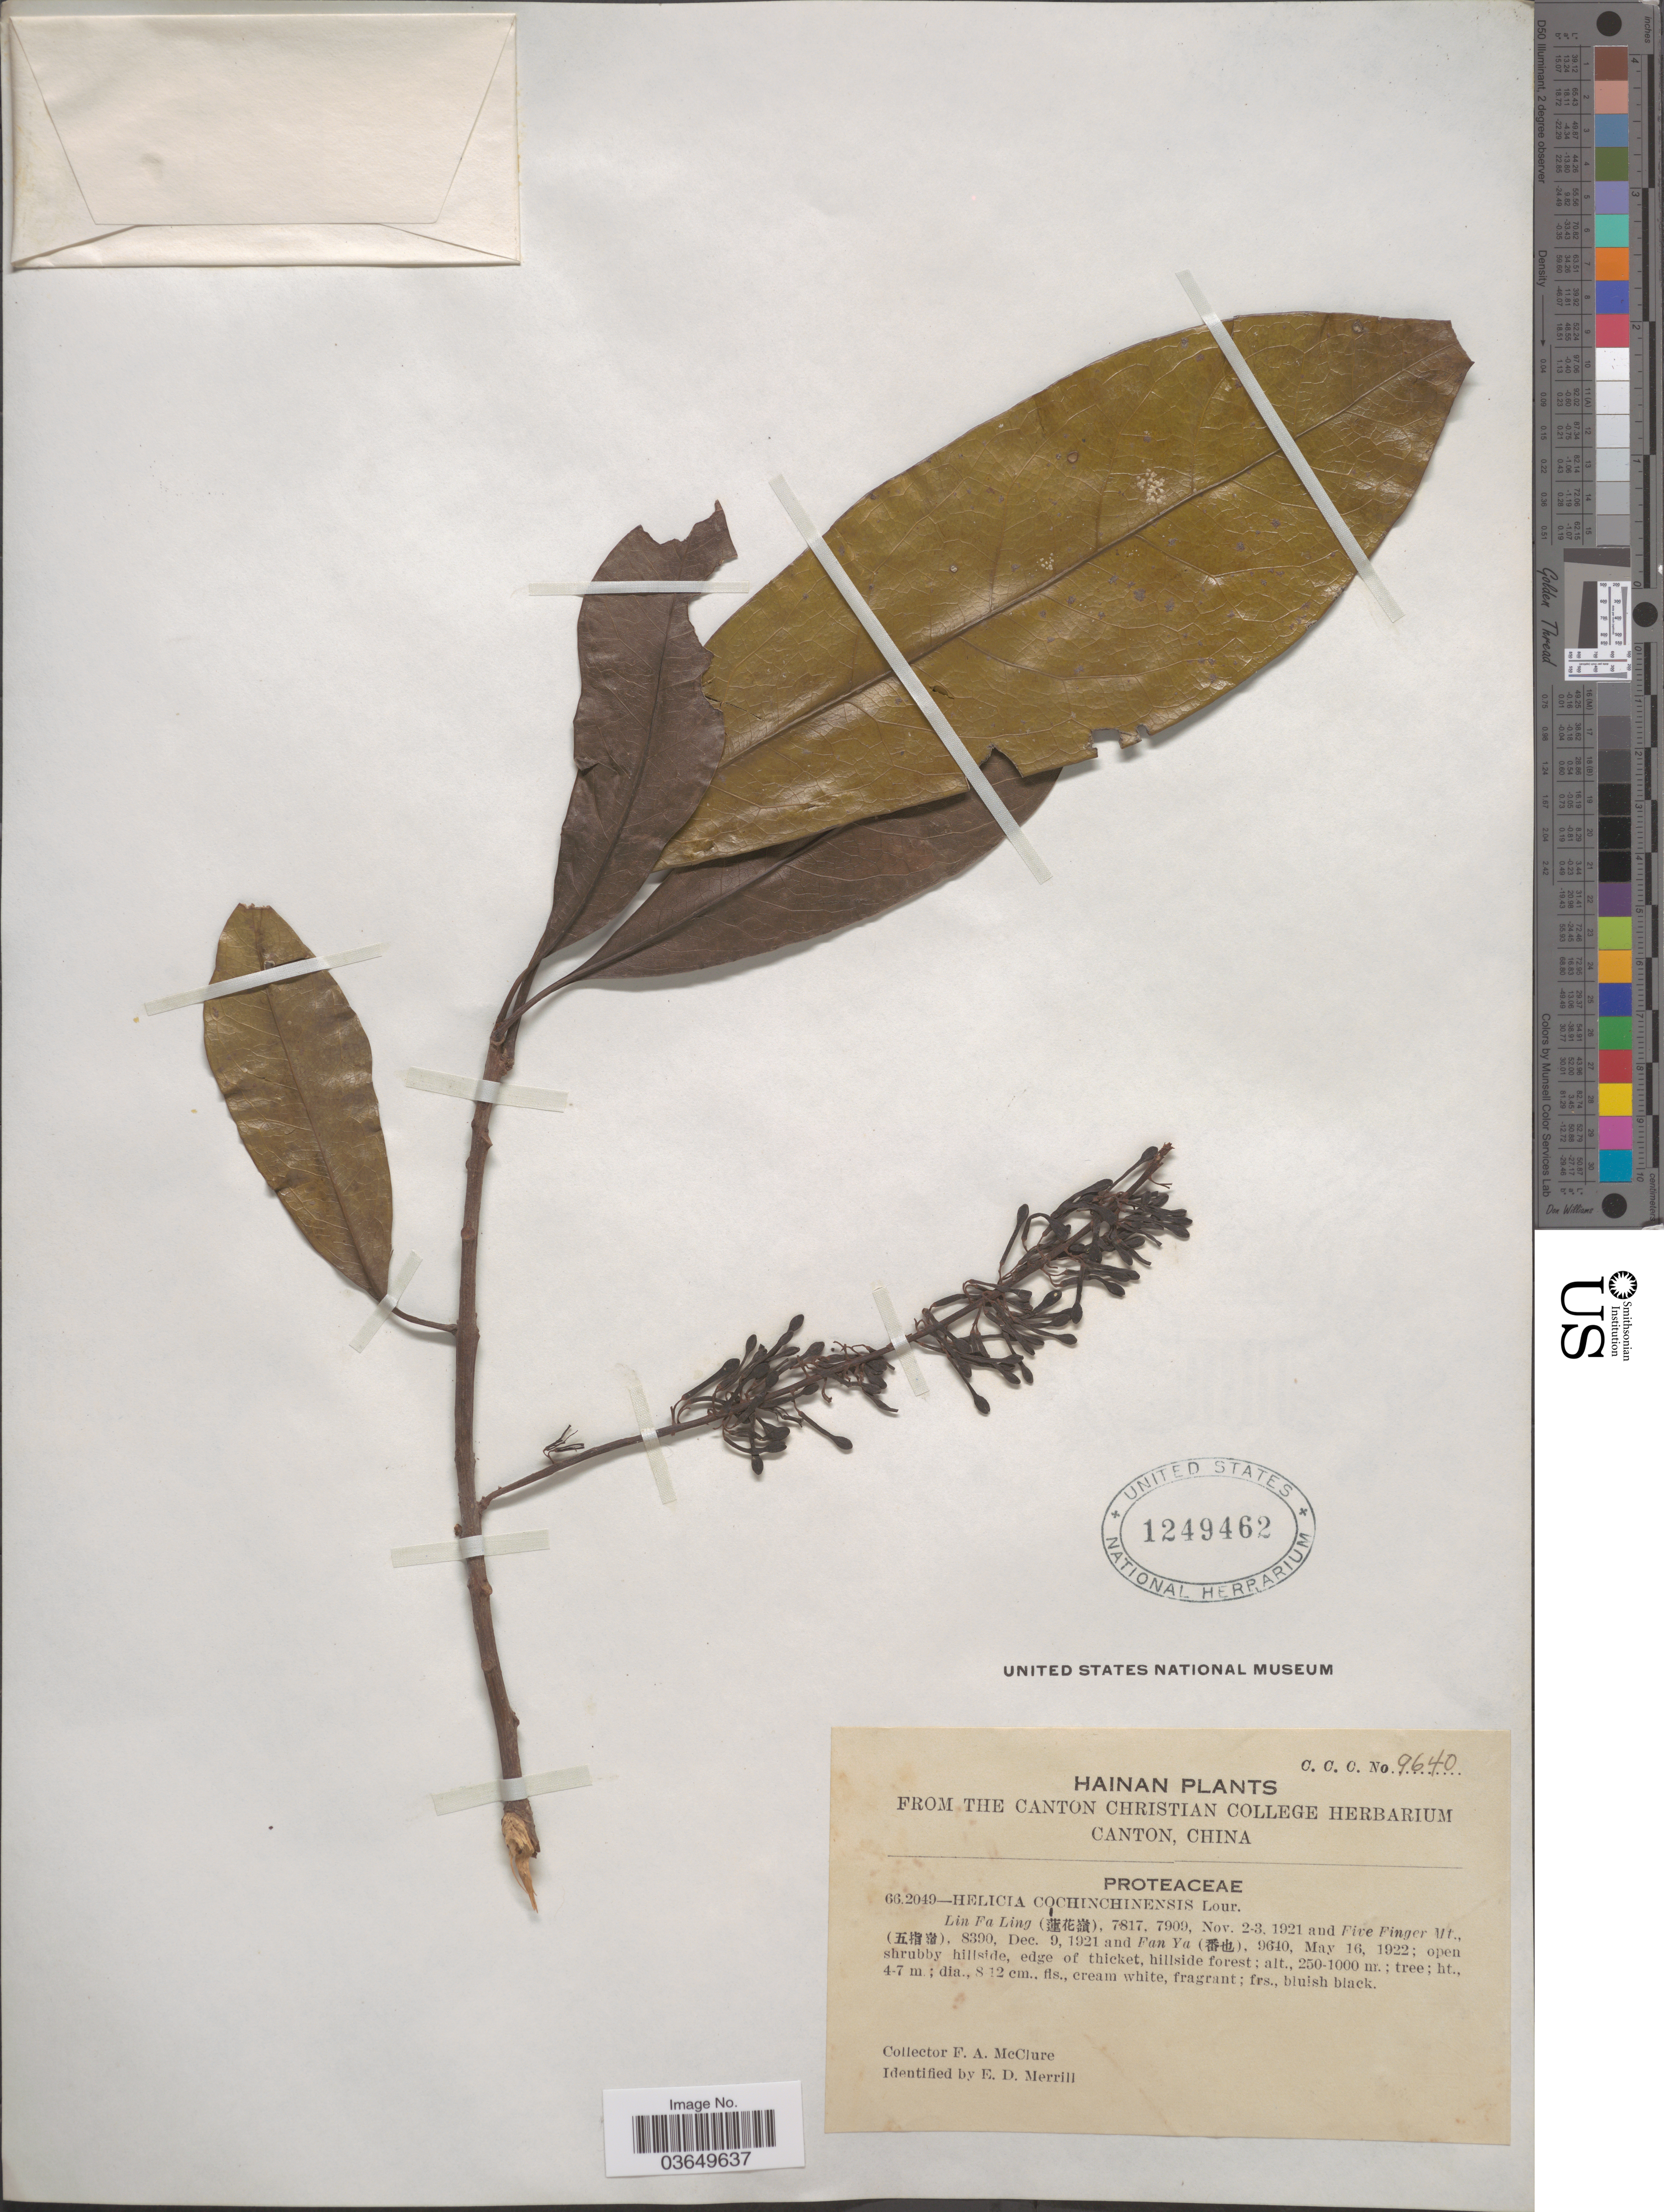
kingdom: Plantae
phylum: Tracheophyta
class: Magnoliopsida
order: Proteales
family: Proteaceae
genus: Helicia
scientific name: Helicia cochinchinensis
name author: Lour.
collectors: F. A. McClure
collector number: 9640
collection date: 1922-05-16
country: China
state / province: Hainan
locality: Fan Ya (X).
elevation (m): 250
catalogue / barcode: US 1249462